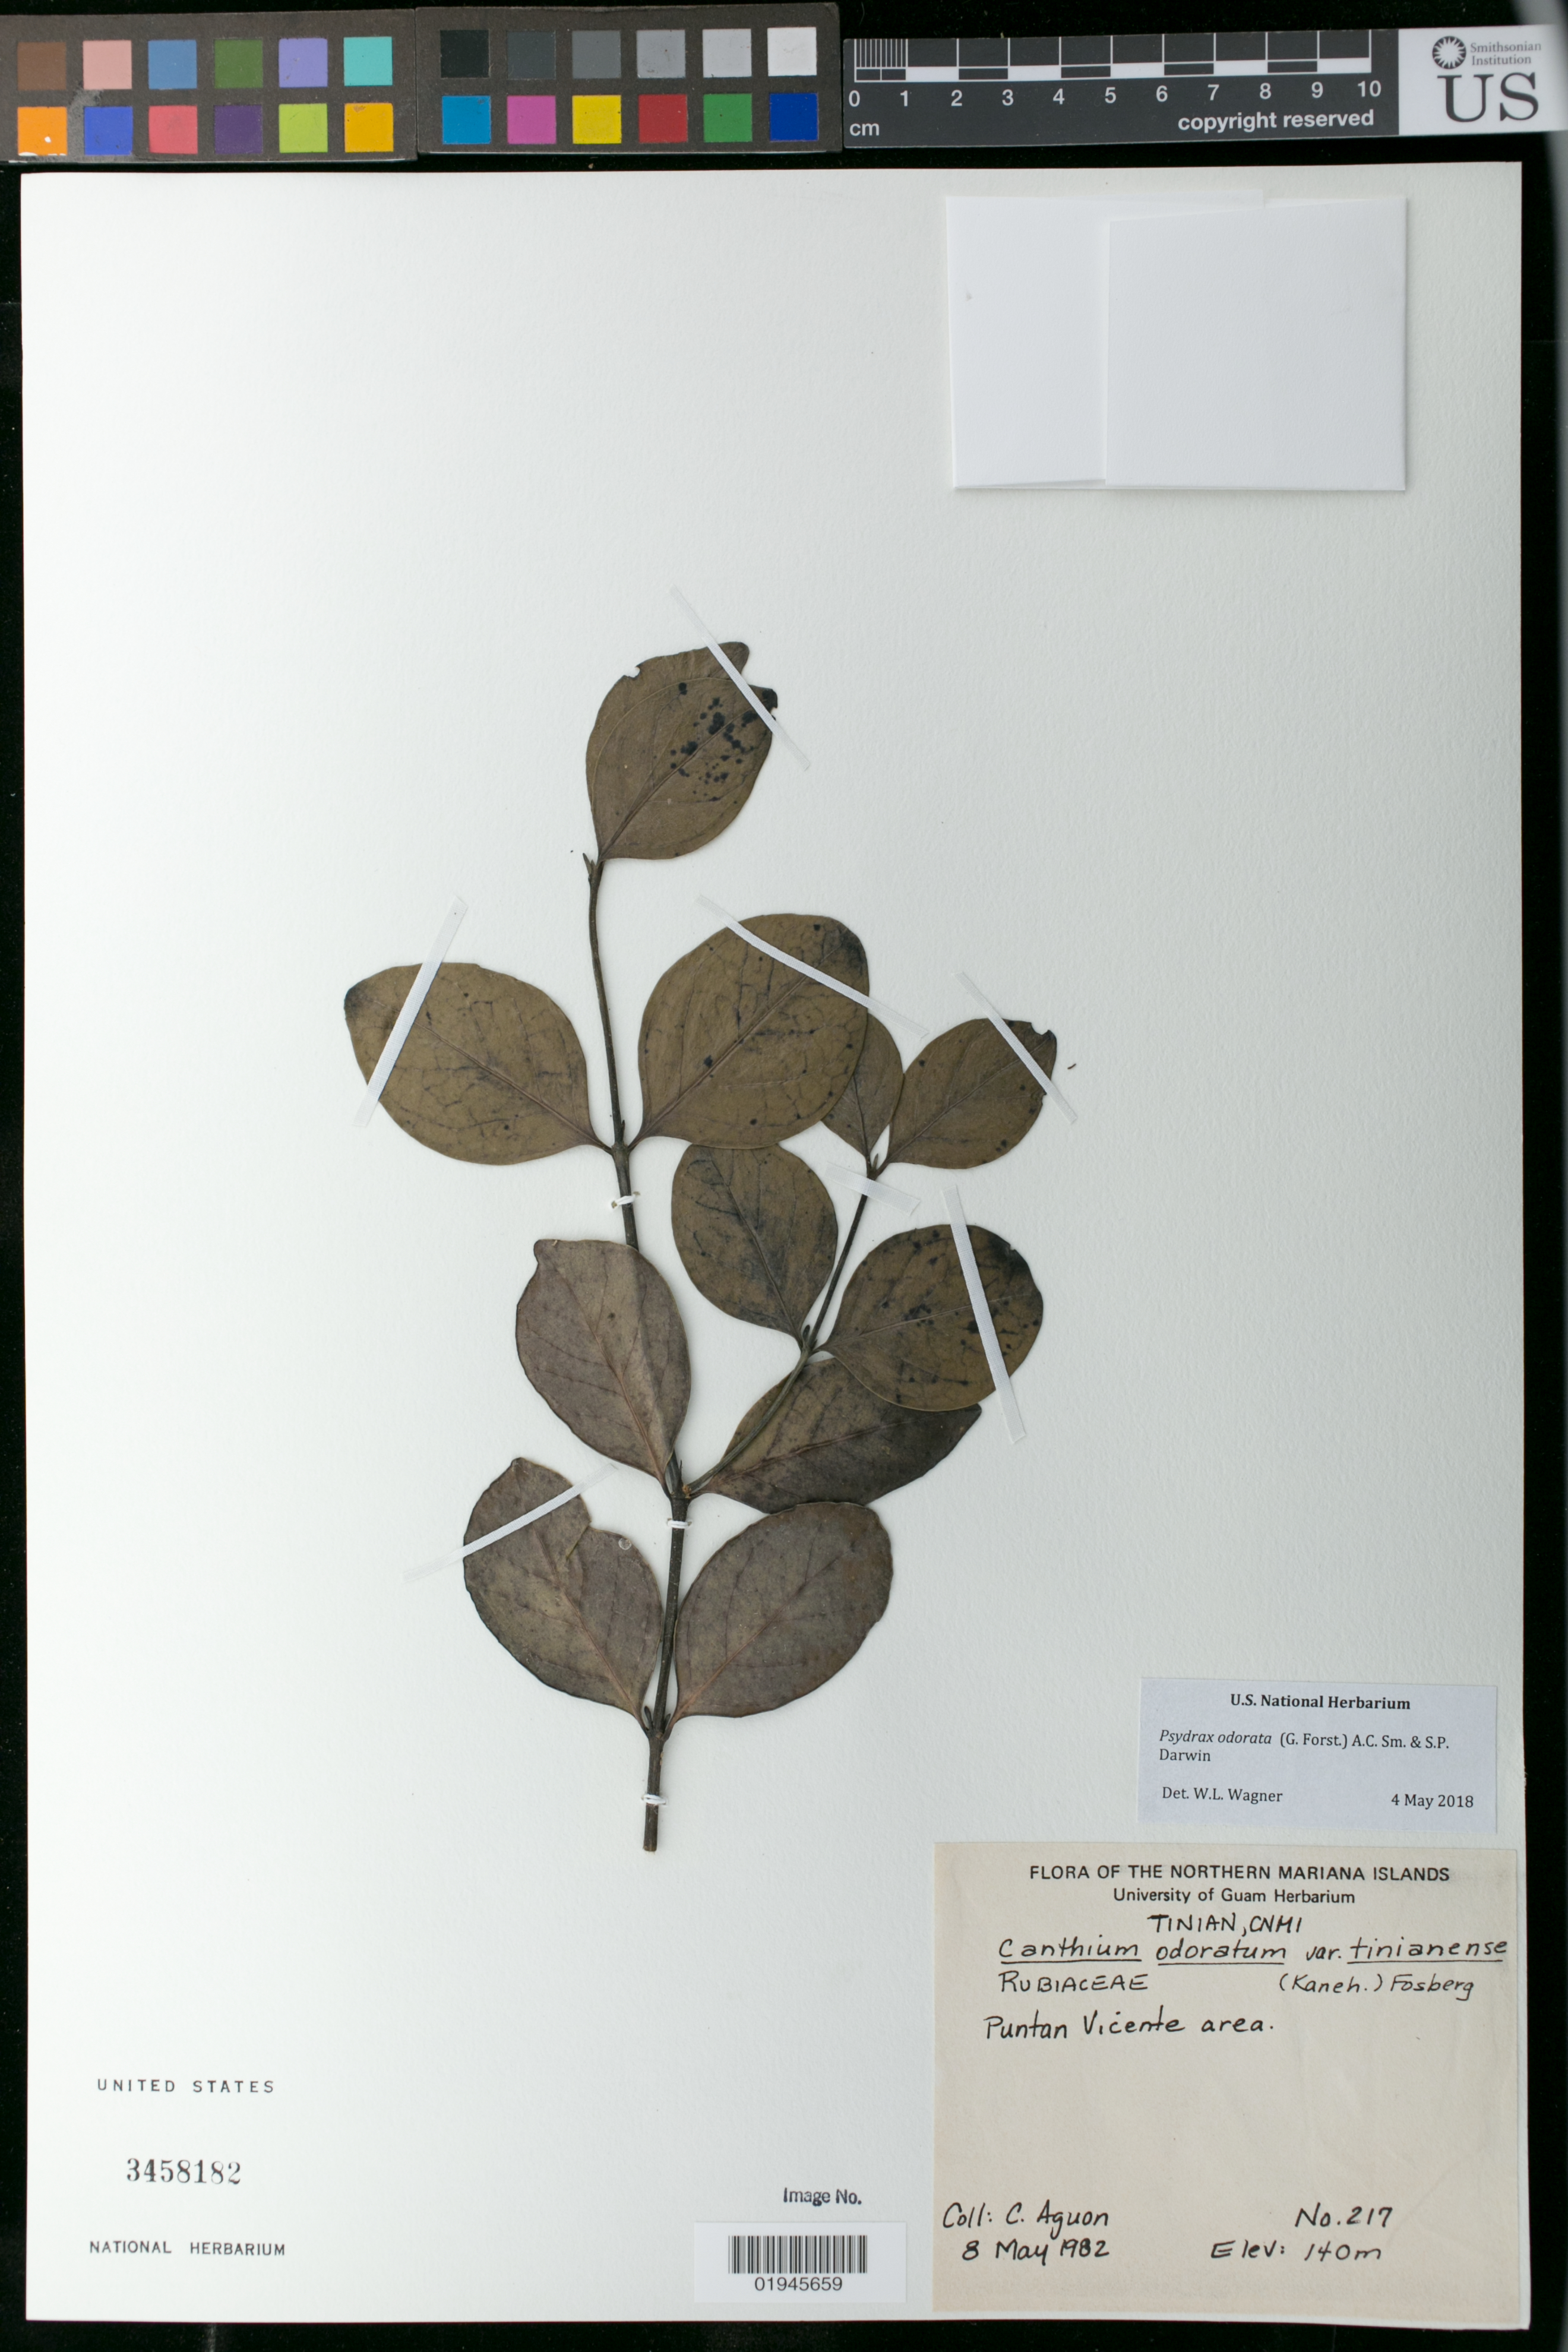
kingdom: Plantae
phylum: Tracheophyta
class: Magnoliopsida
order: Gentianales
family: Rubiaceae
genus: Psydrax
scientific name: Psydrax odorata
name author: (G. Forst.) A.C. Sm. & S.P. Darwin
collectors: C. Aguon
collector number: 217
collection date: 1982-05-08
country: Northern Mariana Islands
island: Tinian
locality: Tinian, CNMI. Puntan Vicente area.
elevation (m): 140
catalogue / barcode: US 3458182